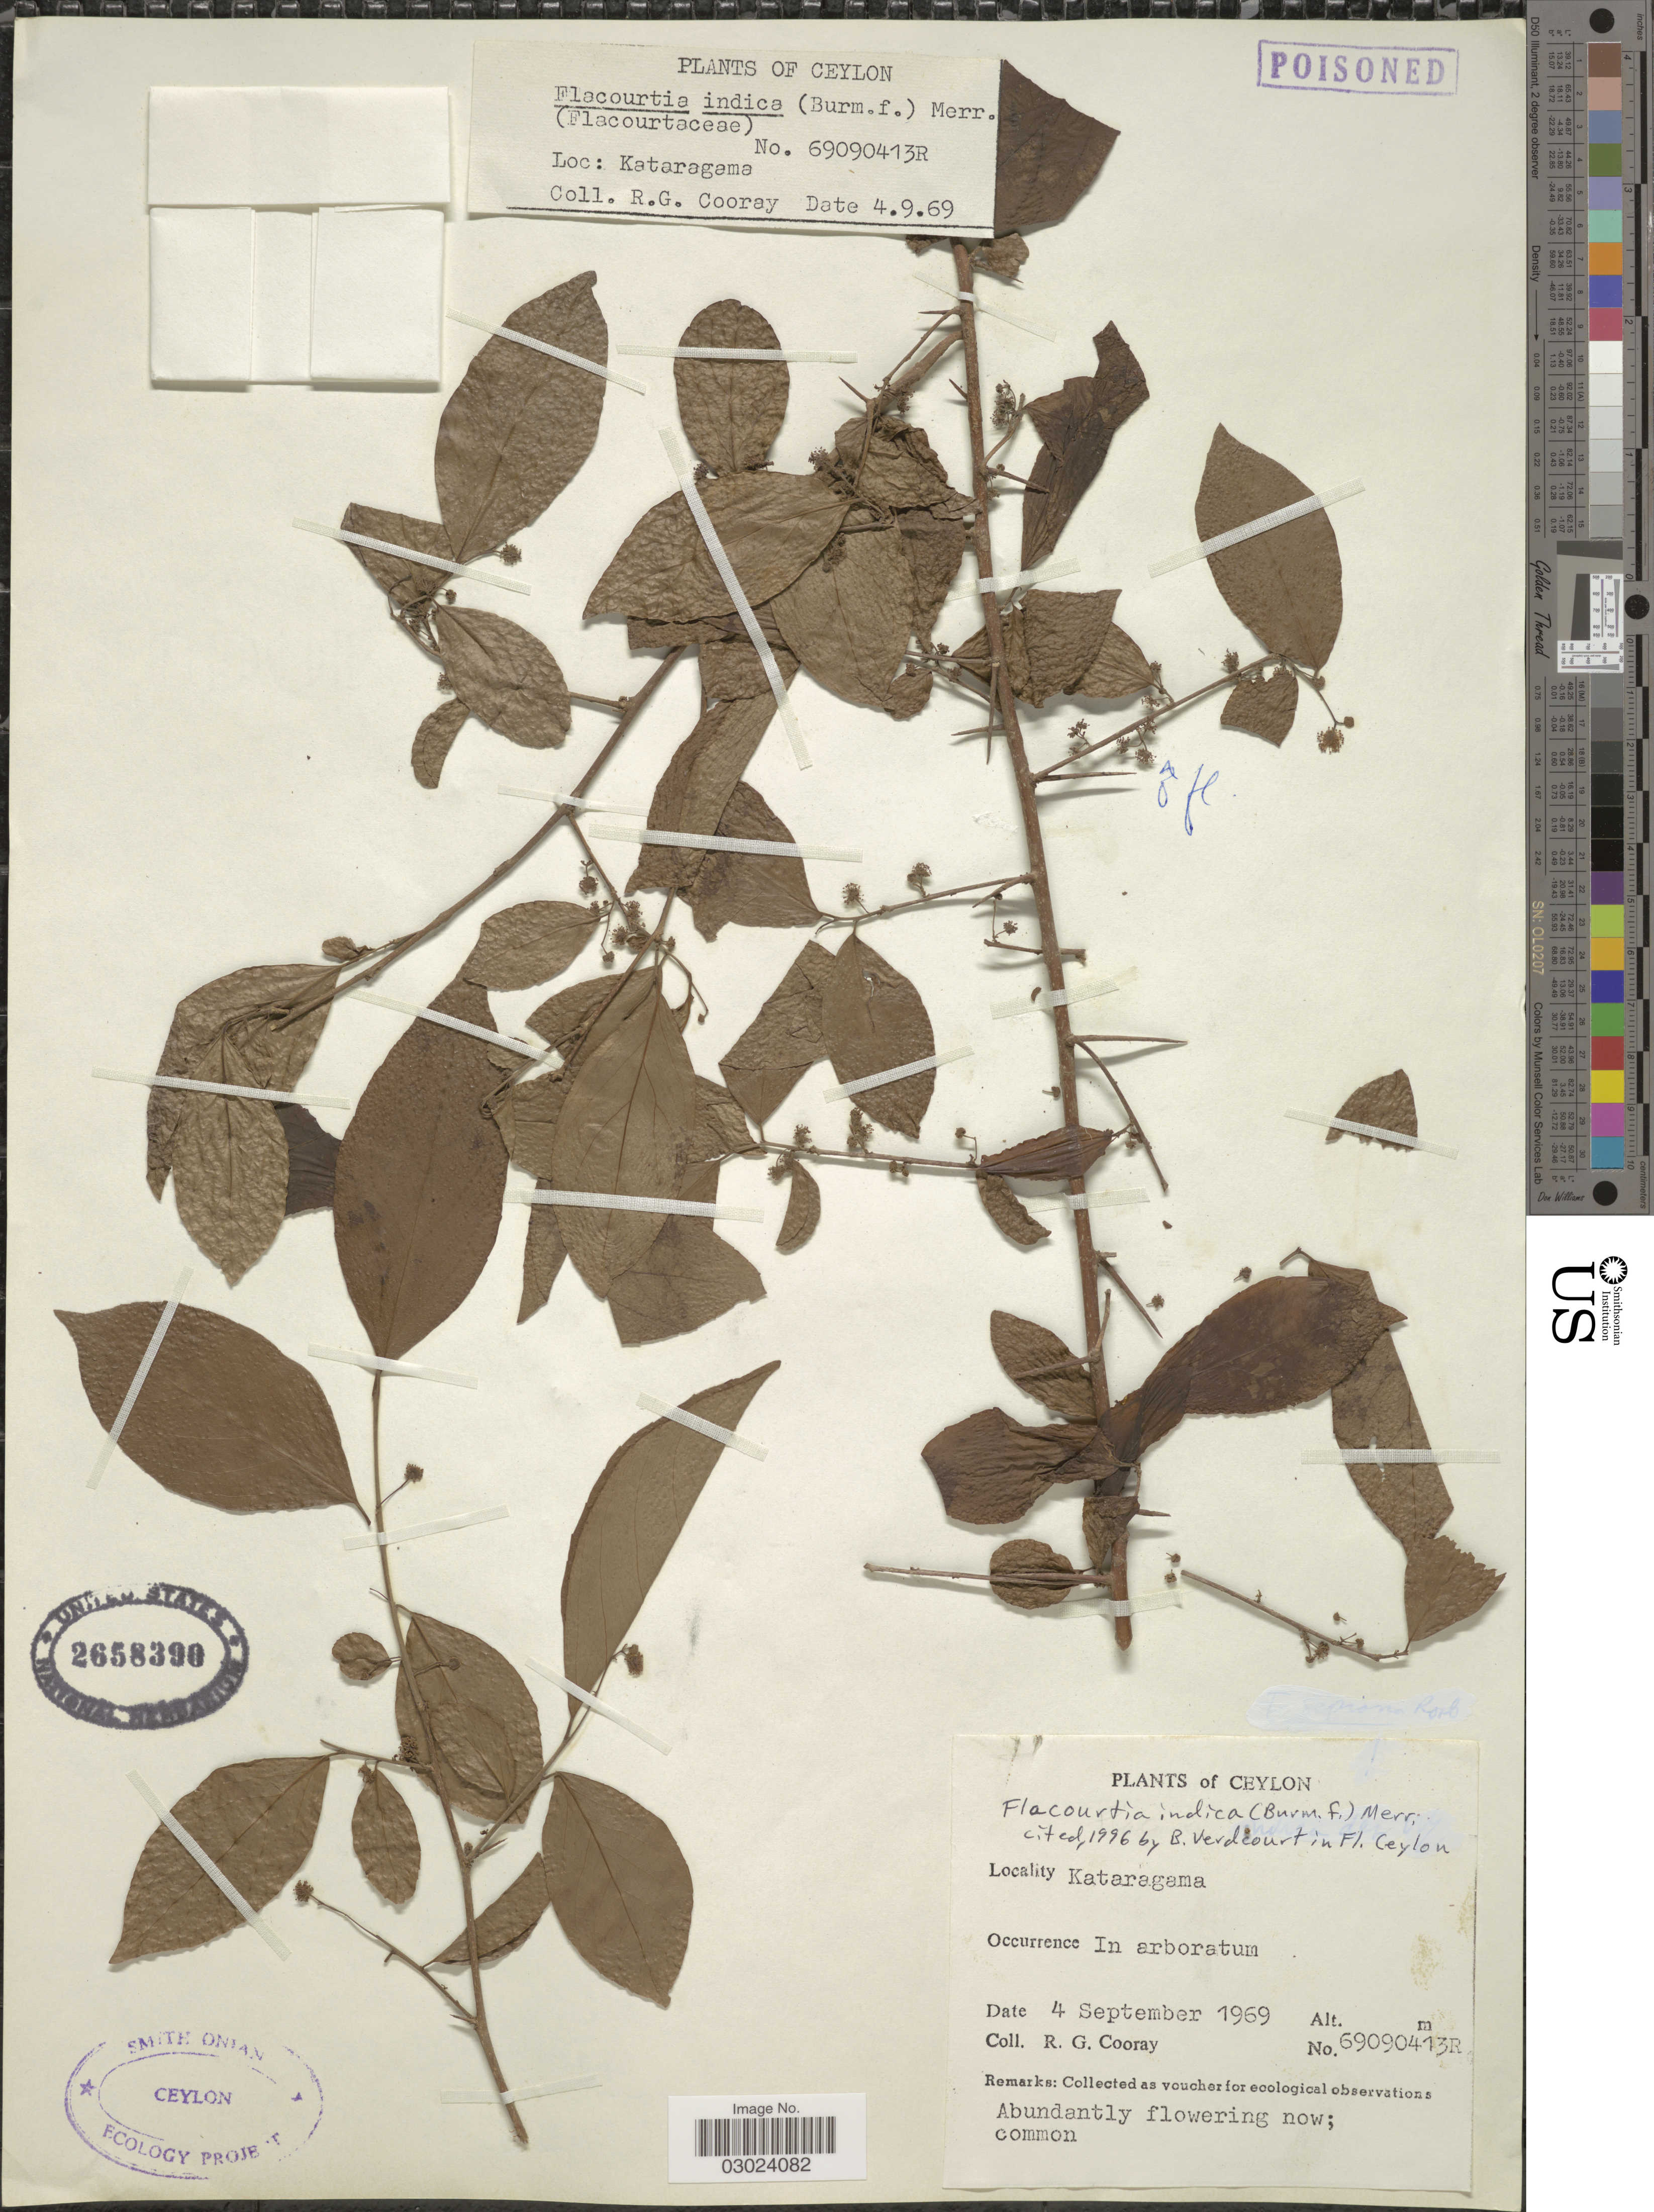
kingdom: Plantae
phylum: Tracheophyta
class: Magnoliopsida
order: Malpighiales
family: Salicaceae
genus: Flacourtia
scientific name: Flacourtia indica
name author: (Burm. f.) Merr.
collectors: R. Cooray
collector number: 69090413R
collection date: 1969-09-04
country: Sri Lanka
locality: Ceylon. Kataragama. In arboratum [unsure placement].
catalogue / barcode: US 2658390